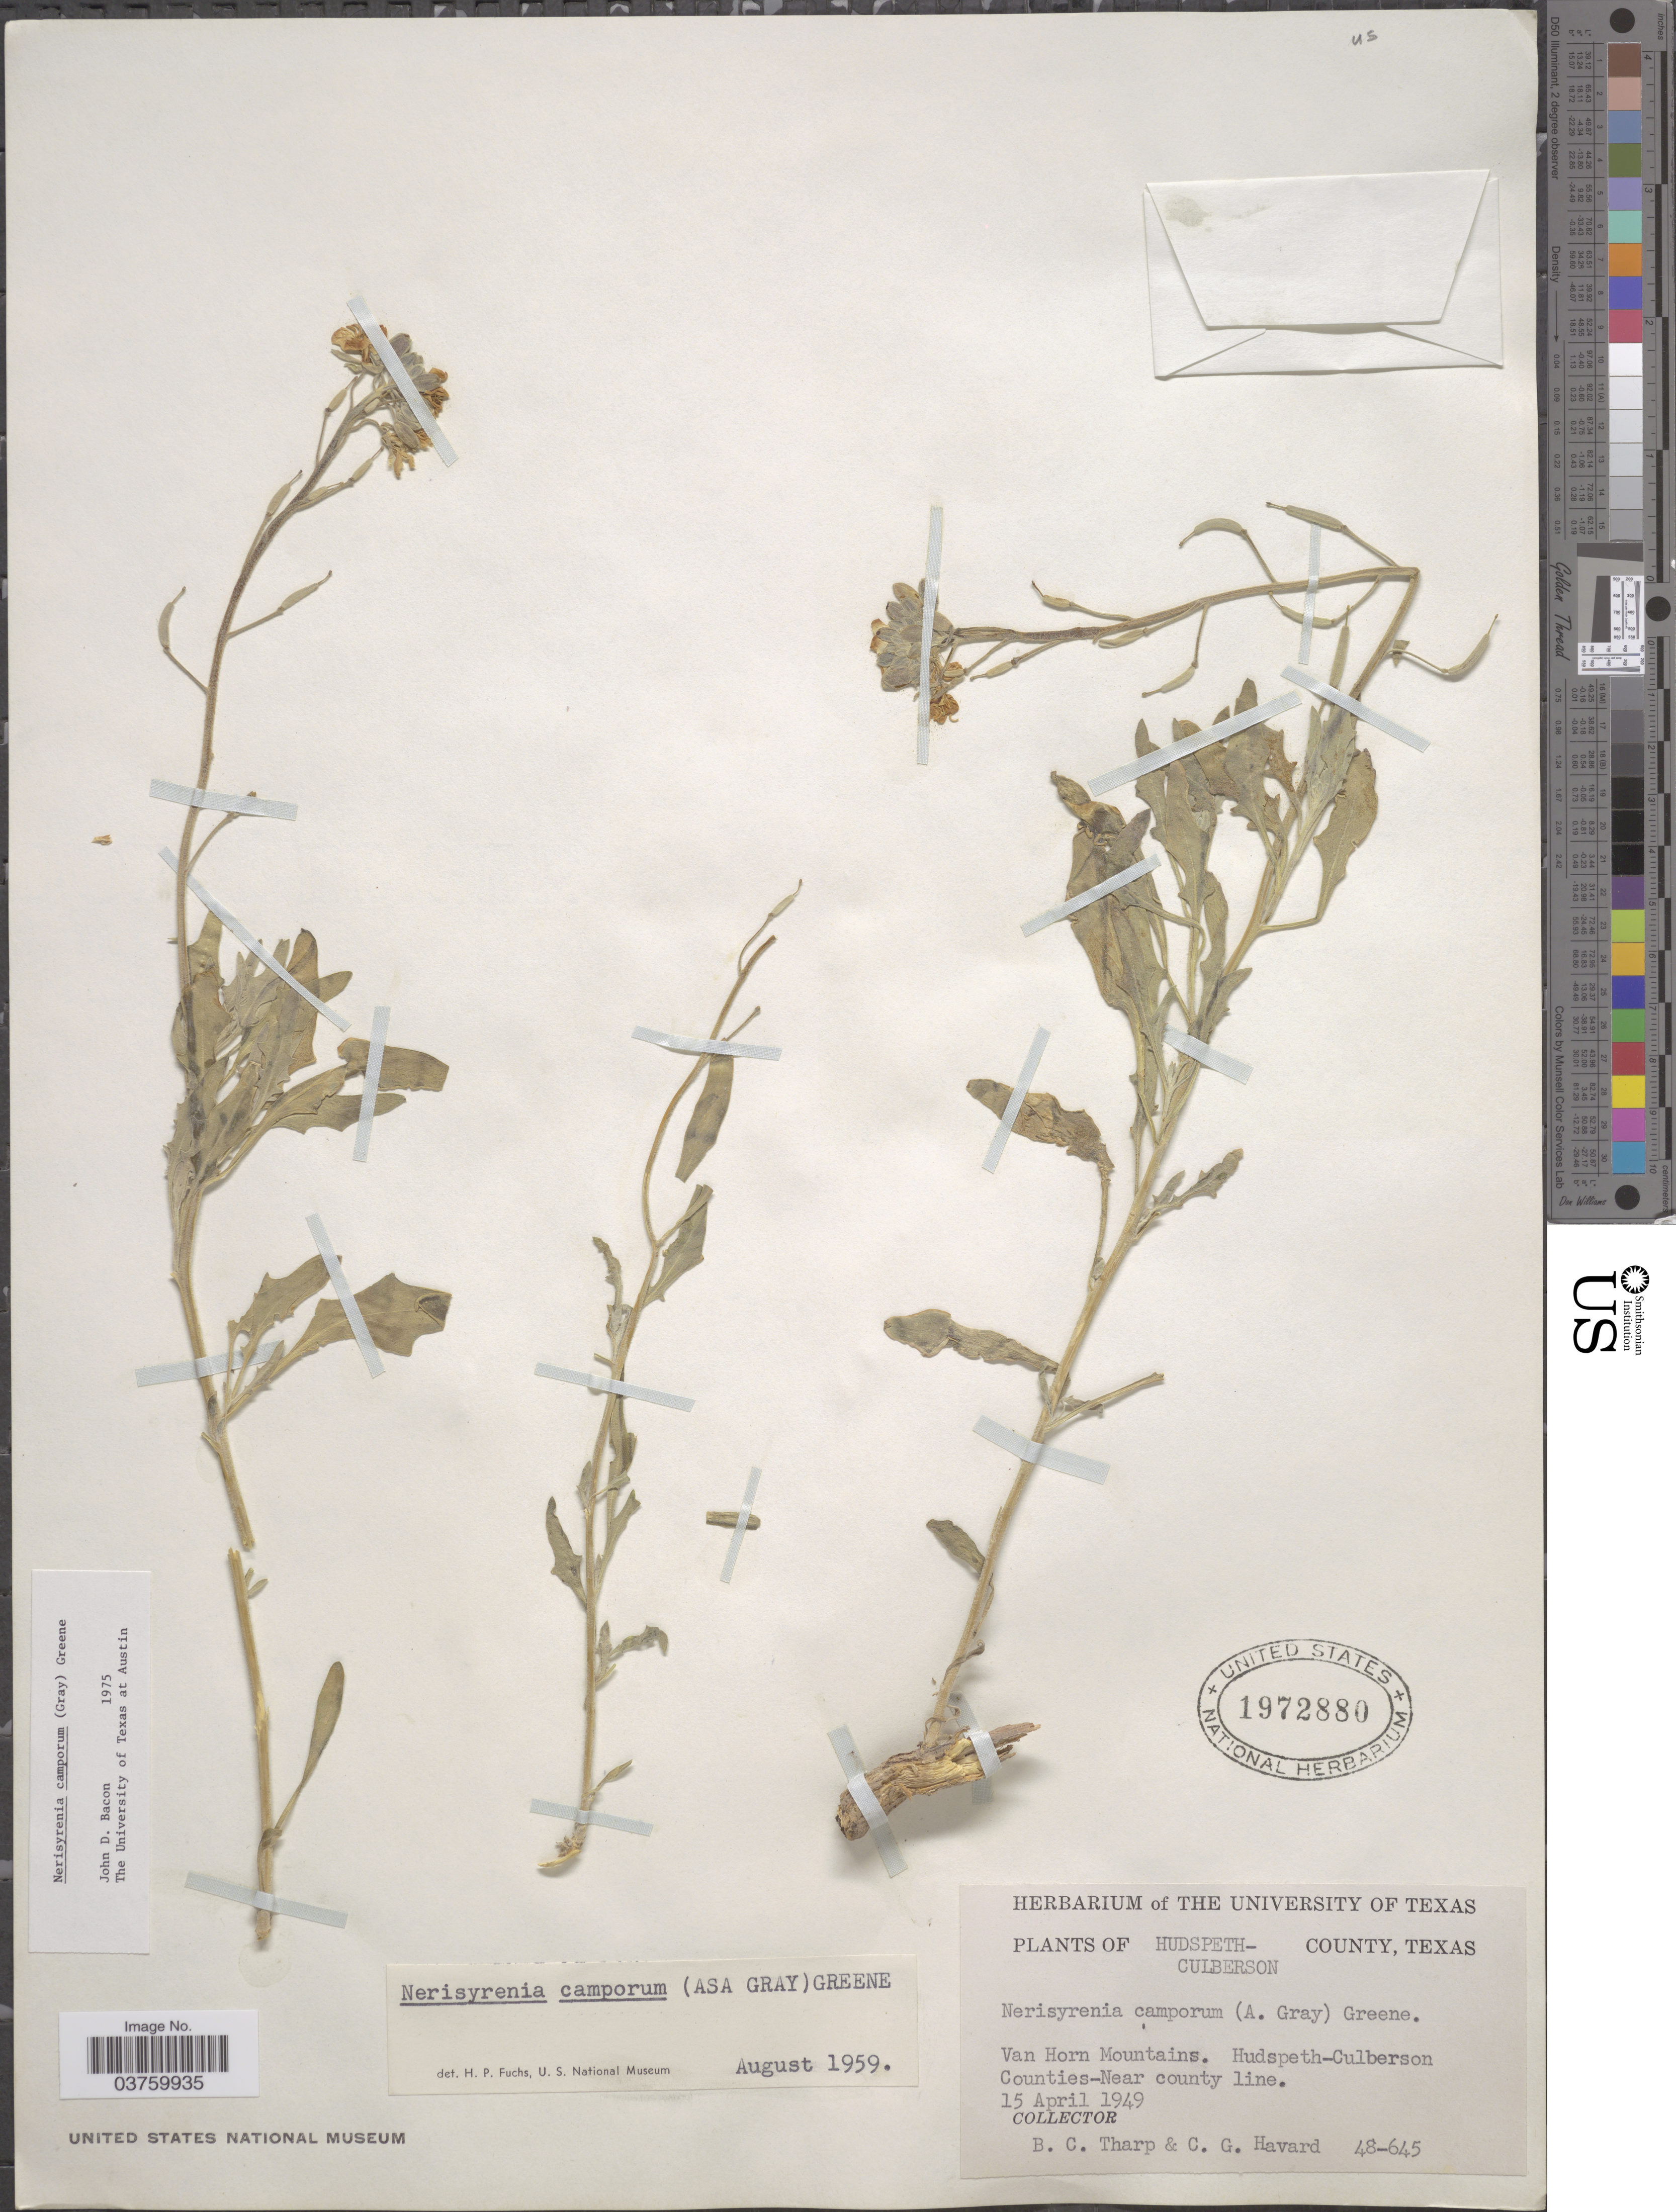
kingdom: Plantae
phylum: Tracheophyta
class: Magnoliopsida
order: Brassicales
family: Brassicaceae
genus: Nerisyrenia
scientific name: Nerisyrenia camporum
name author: (A. Gray) Greene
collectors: B. C. Tharp & C. G. Havard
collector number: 48-645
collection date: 1949-04-15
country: United States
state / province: Texas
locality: Hudspeth-Culberson. Van Horn Mountain. Hudspeth-Culberson Counties-Near county line.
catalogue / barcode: US 1972880